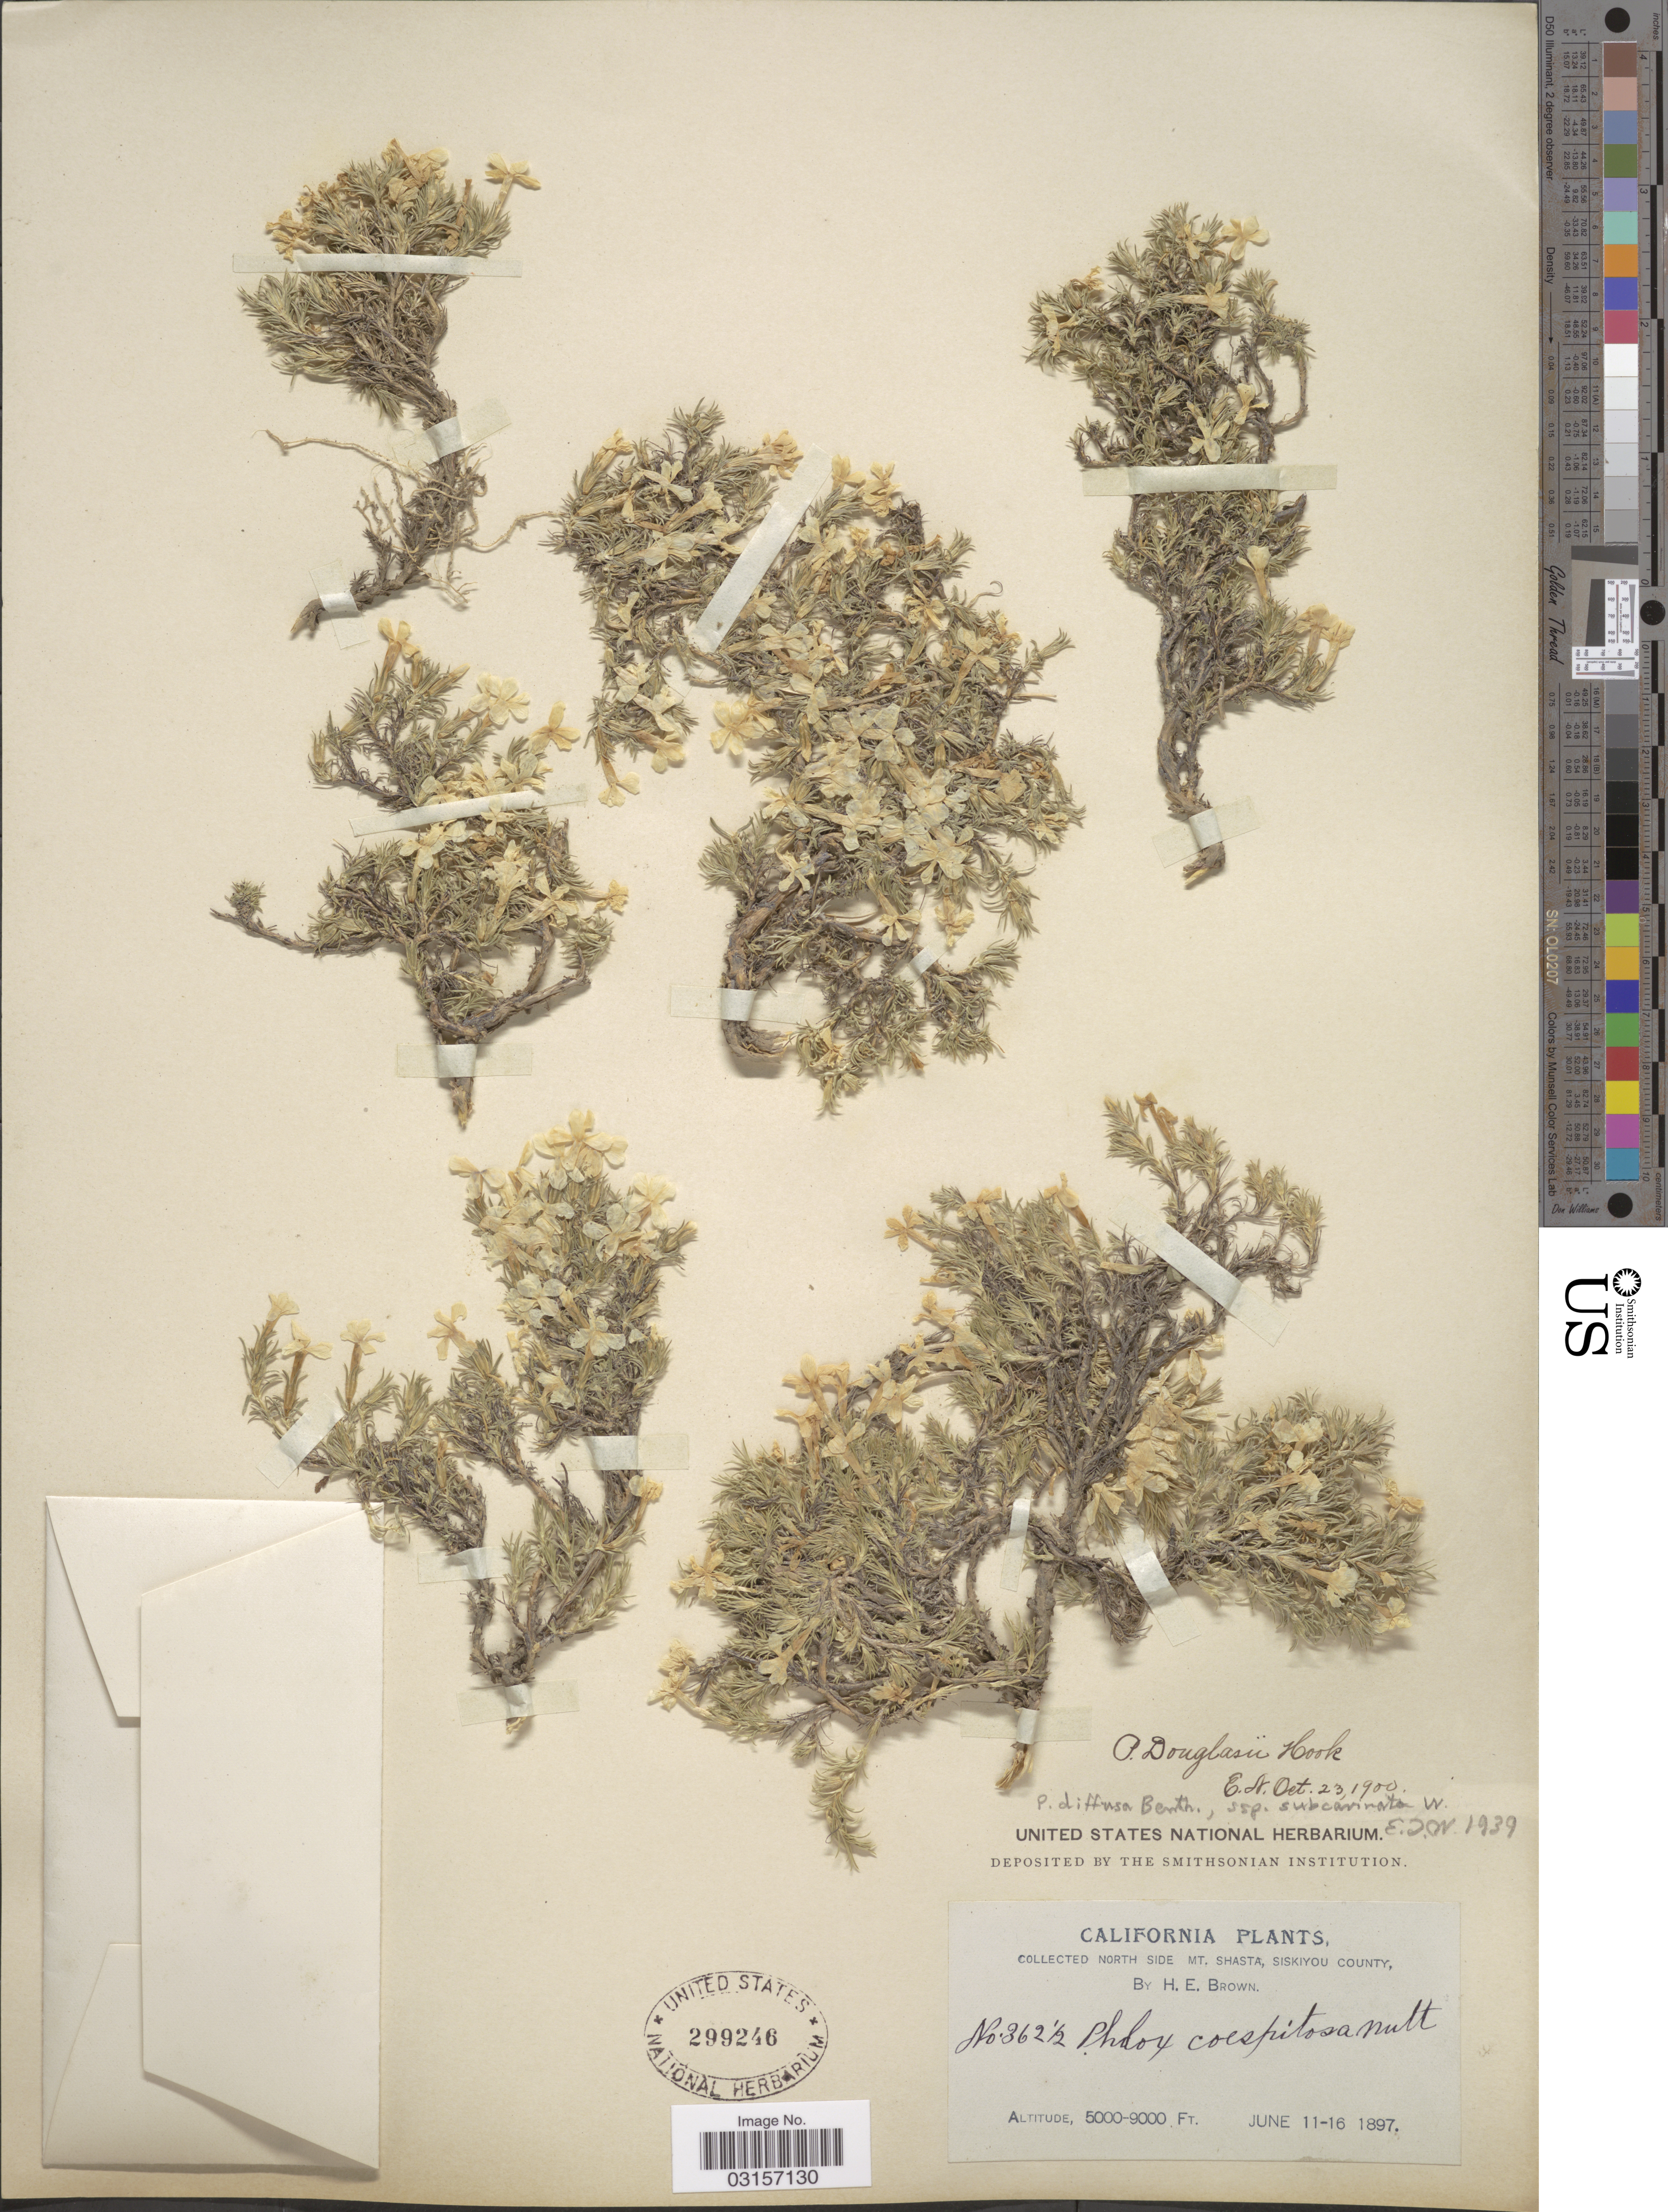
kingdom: Plantae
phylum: Tracheophyta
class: Magnoliopsida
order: Ericales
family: Polemoniaceae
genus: Phlox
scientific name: Phlox diffusa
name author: Benth.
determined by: Mayfield, M. H.; Ferguson, C. J.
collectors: H. E. Brown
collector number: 362½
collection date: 1897-06-11/1897-06-16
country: United States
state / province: California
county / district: Siskiyou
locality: North Side Mt. Shasta, Siskiyou County.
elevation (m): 1524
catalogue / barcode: US 299246